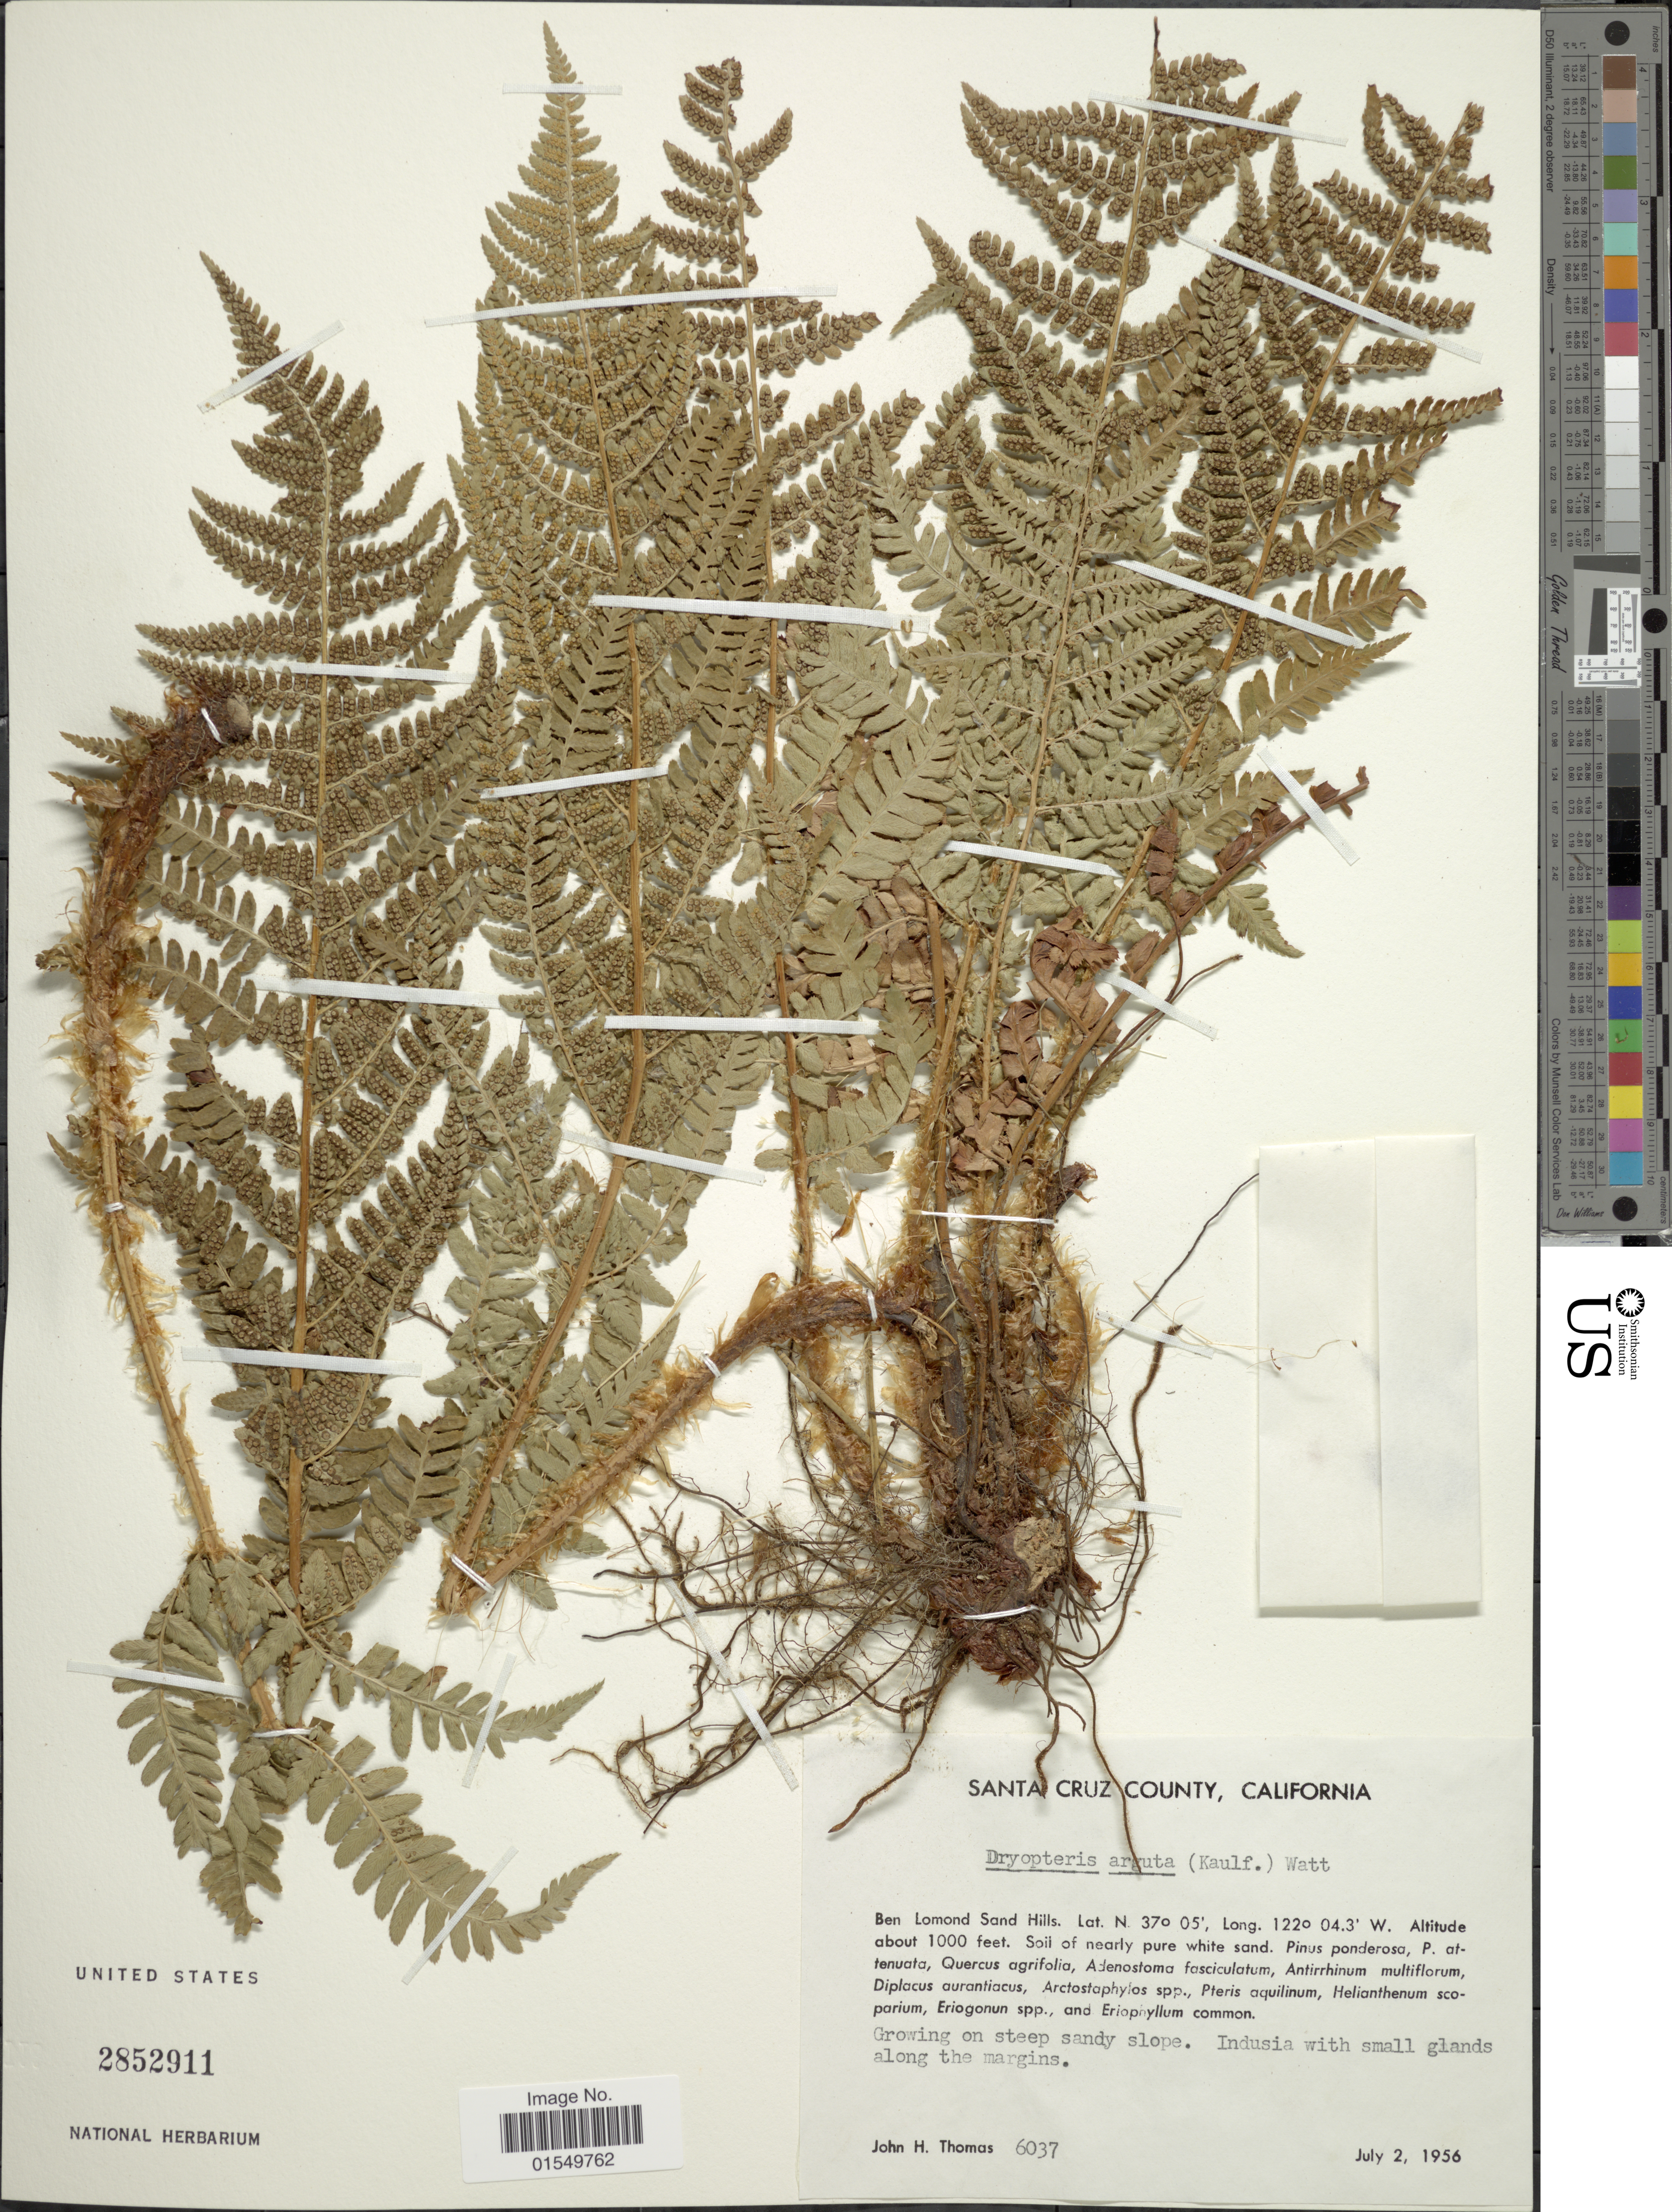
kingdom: Plantae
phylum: Tracheophyta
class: Polypodiopsida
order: Polypodiales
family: Dryopteridaceae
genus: Dryopteris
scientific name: Dryopteris arguta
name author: (Kaulf.) Maxon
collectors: J. H. Thomas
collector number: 6037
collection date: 1956-07-02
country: United States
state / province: California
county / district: Santa Cruz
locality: Santa Cruz County, Ben Lomond Sand Hills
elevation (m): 305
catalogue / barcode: US 2852911